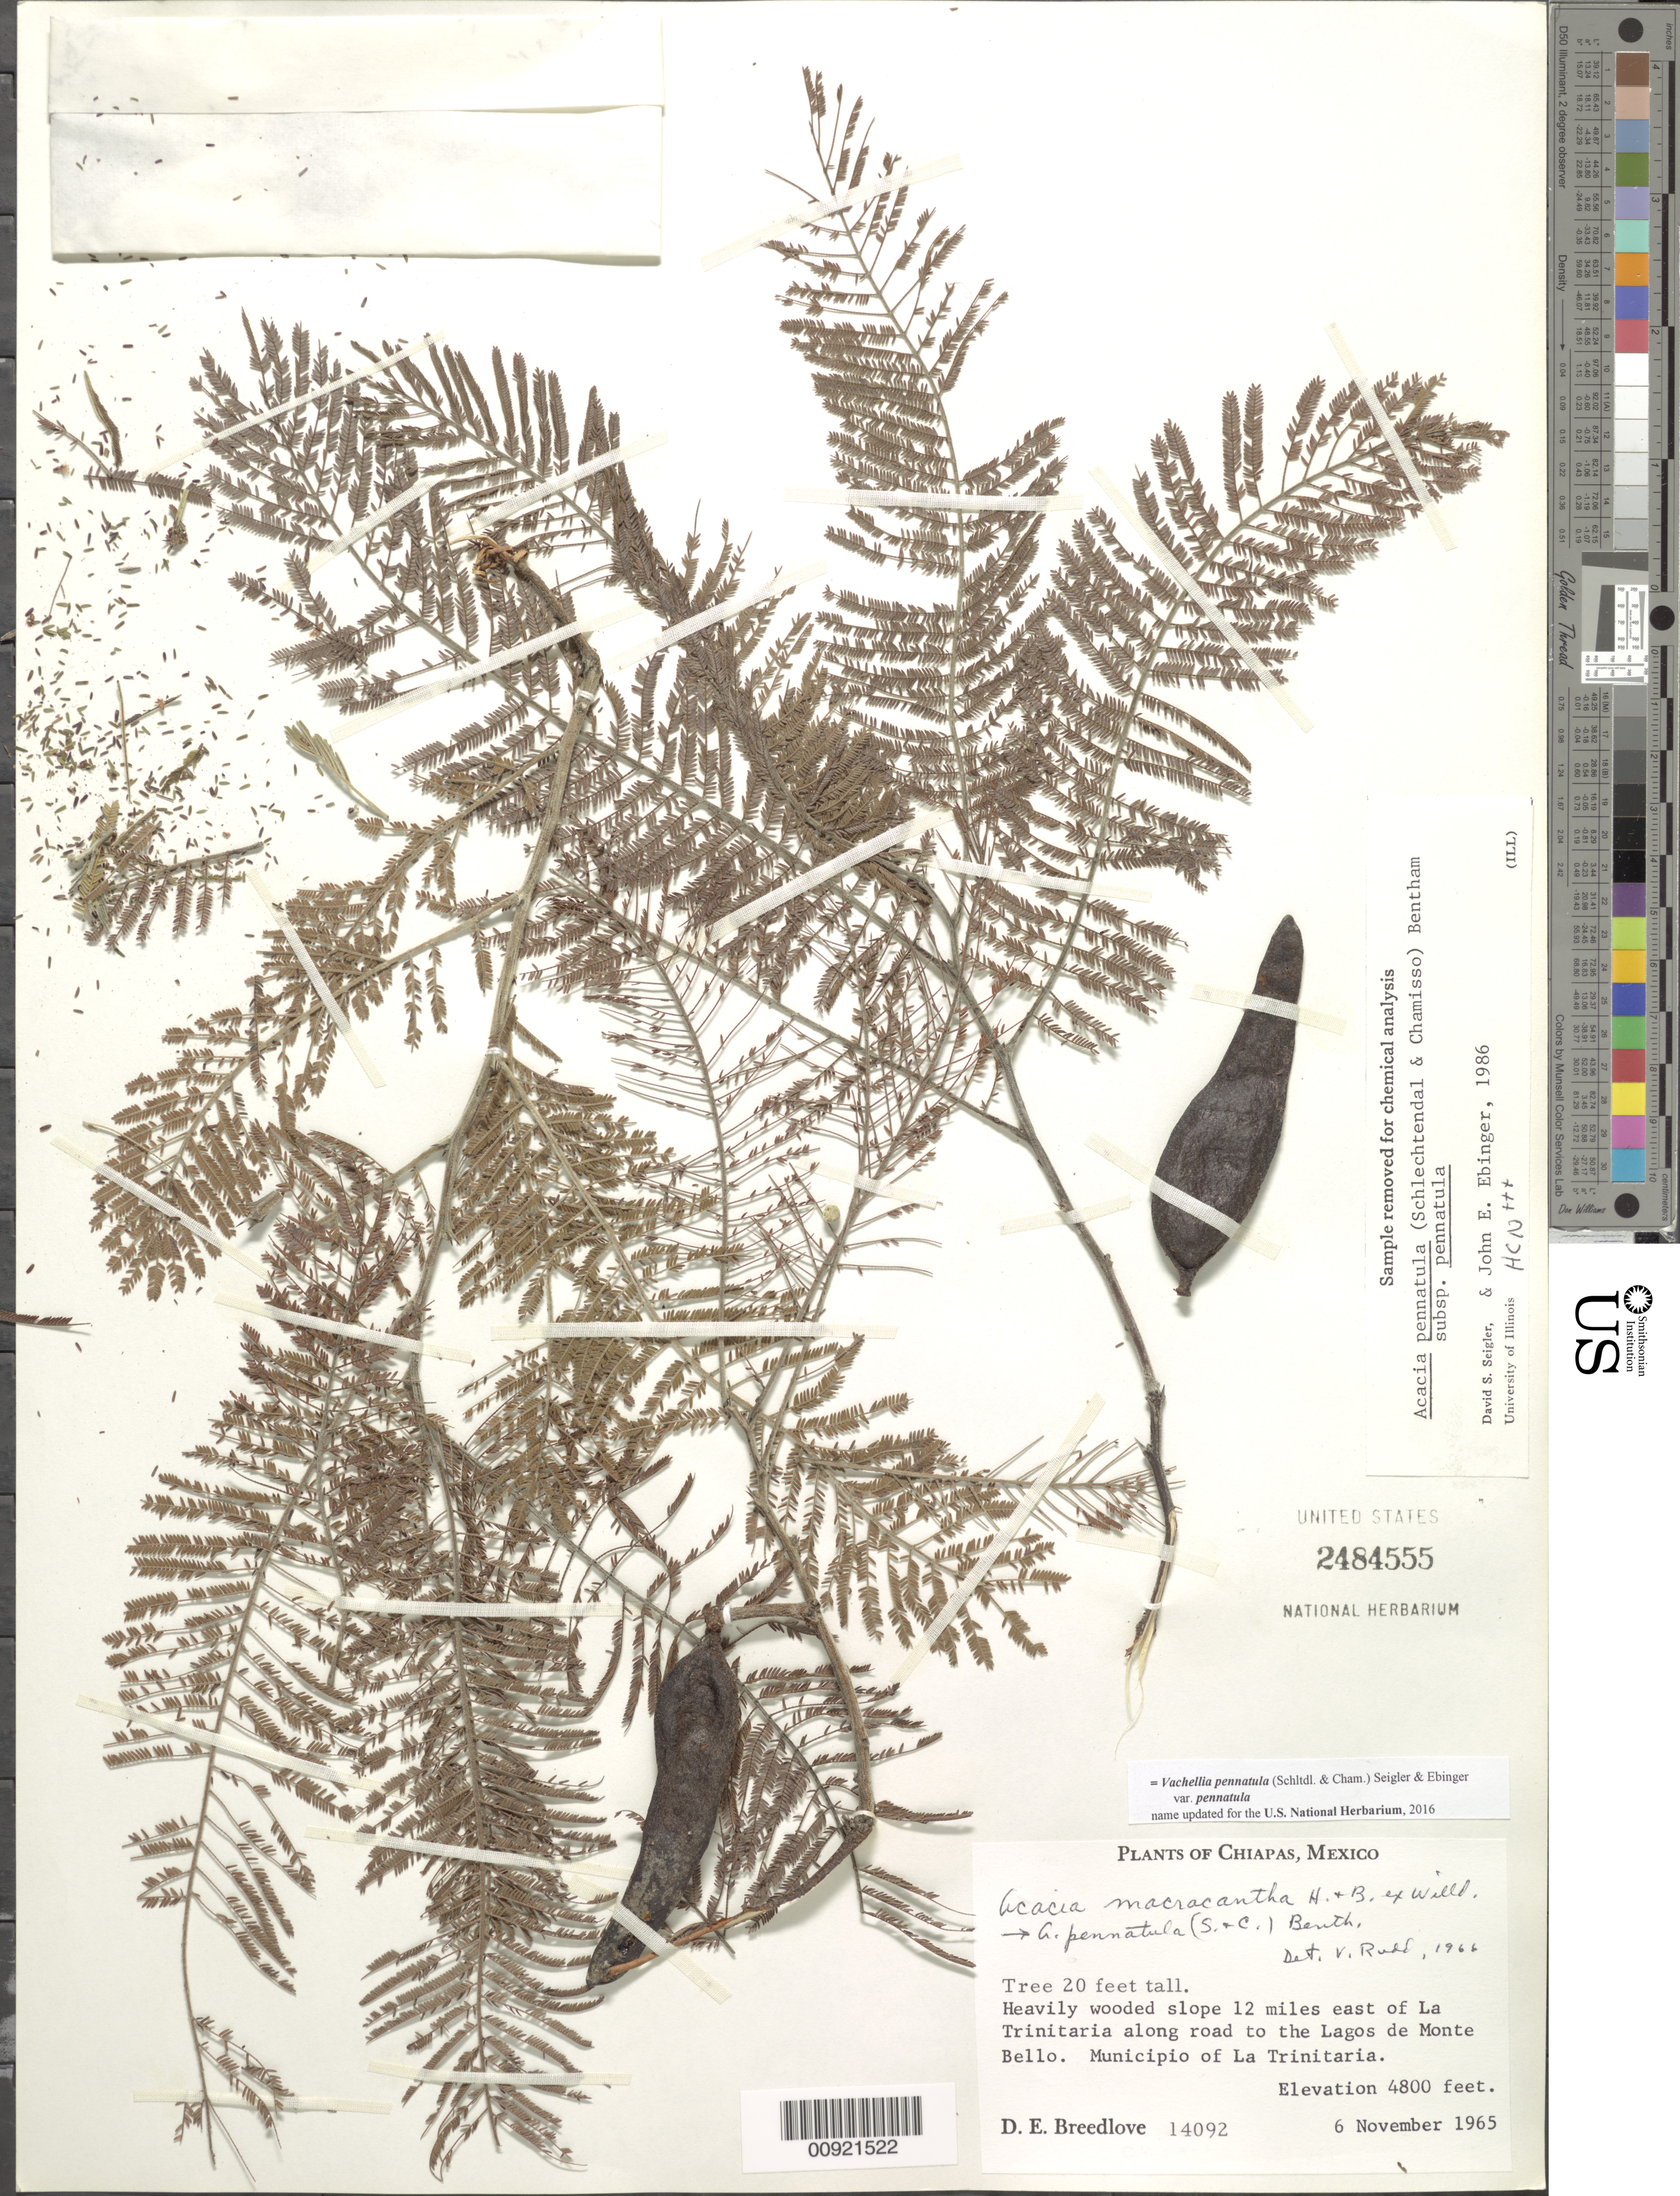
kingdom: Plantae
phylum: Tracheophyta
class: Magnoliopsida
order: Fabales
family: Fabaceae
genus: Vachellia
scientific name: Vachellia pennatula var. pennatula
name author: (Schltdl. & Cham.) Seigler & Ebinger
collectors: D. E. Breedlove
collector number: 14092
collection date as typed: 06 Nov 1965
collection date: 1965-11-06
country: Mexico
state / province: Chiapas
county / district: Trinitaria, La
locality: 12 miles east of La Trinitaria along road to the Lagos de Monte Bello. Municipio of La Trinitaria.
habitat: Heavily wooded slope.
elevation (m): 1463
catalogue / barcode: US 2484555